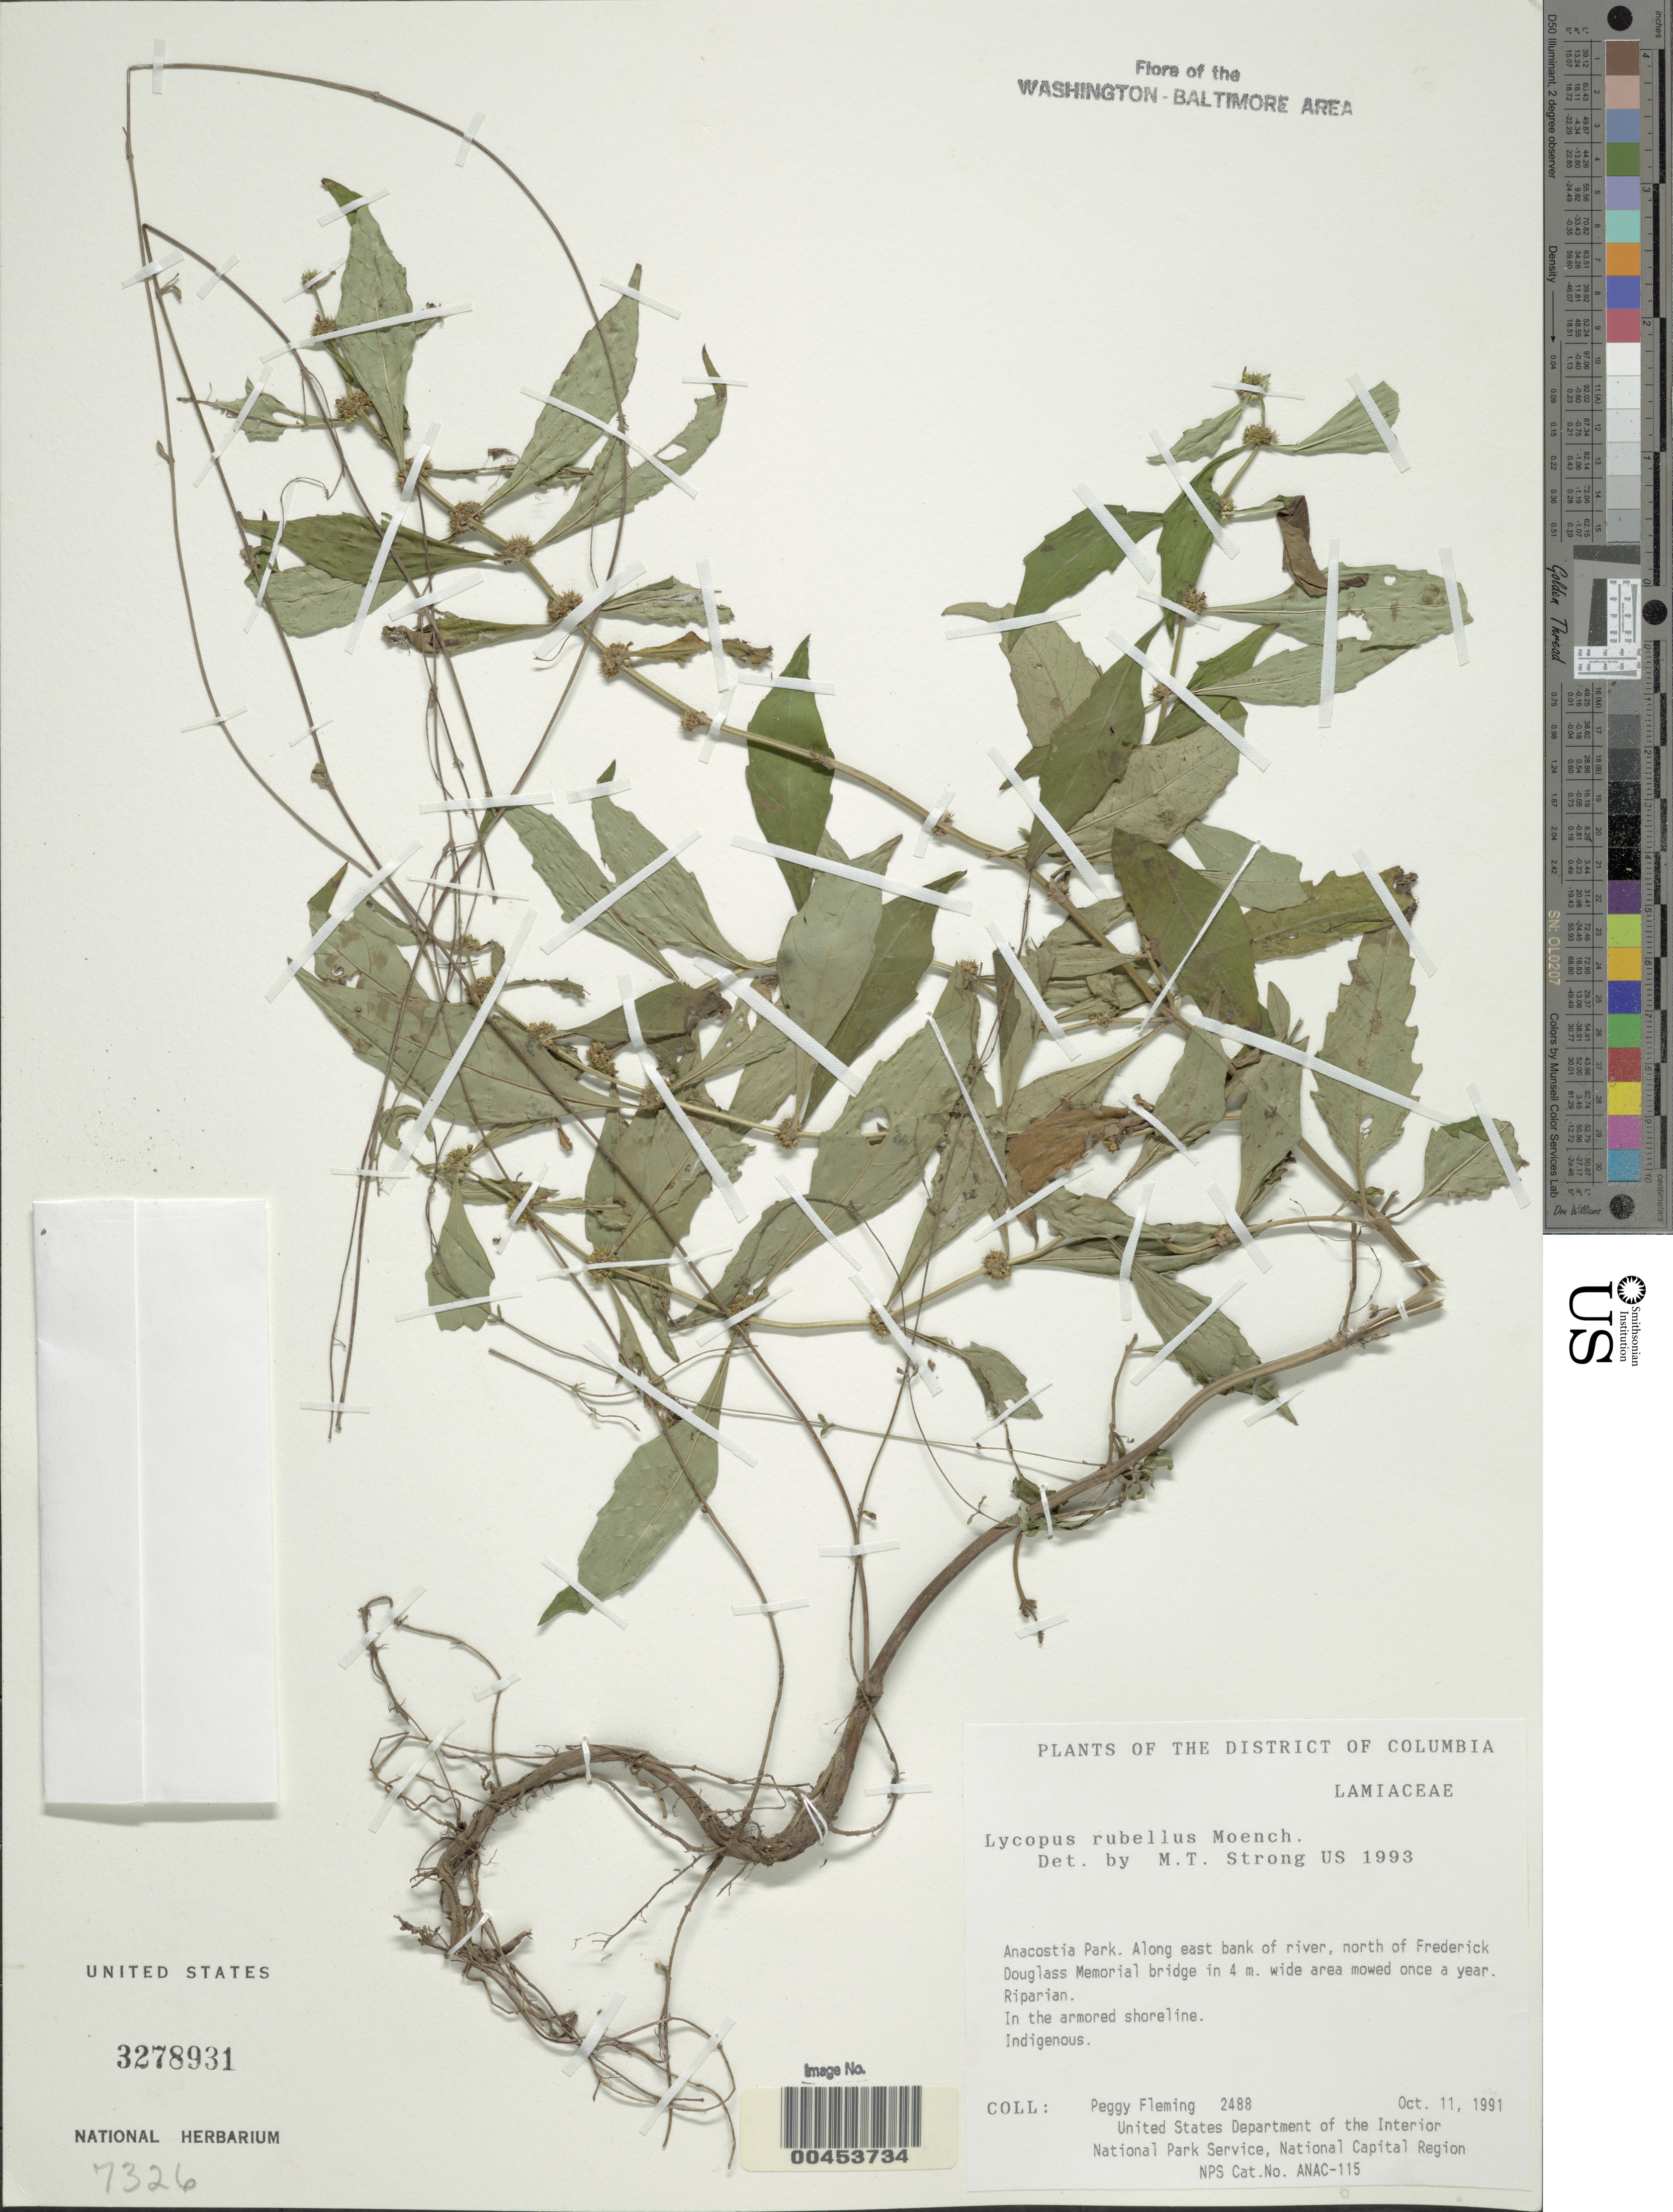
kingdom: Plantae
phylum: Tracheophyta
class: Magnoliopsida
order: Lamiales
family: Lamiaceae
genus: Lycopus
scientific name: Lycopus rubellus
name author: Moench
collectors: P. Fleming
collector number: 2488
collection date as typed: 11 Oct 1991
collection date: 1991-10-11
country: United States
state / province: District of Columbia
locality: Anacostia Park, along E bank of the Anacostia River, north of Frederick Douglass Mem. Bridge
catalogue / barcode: US 3278931